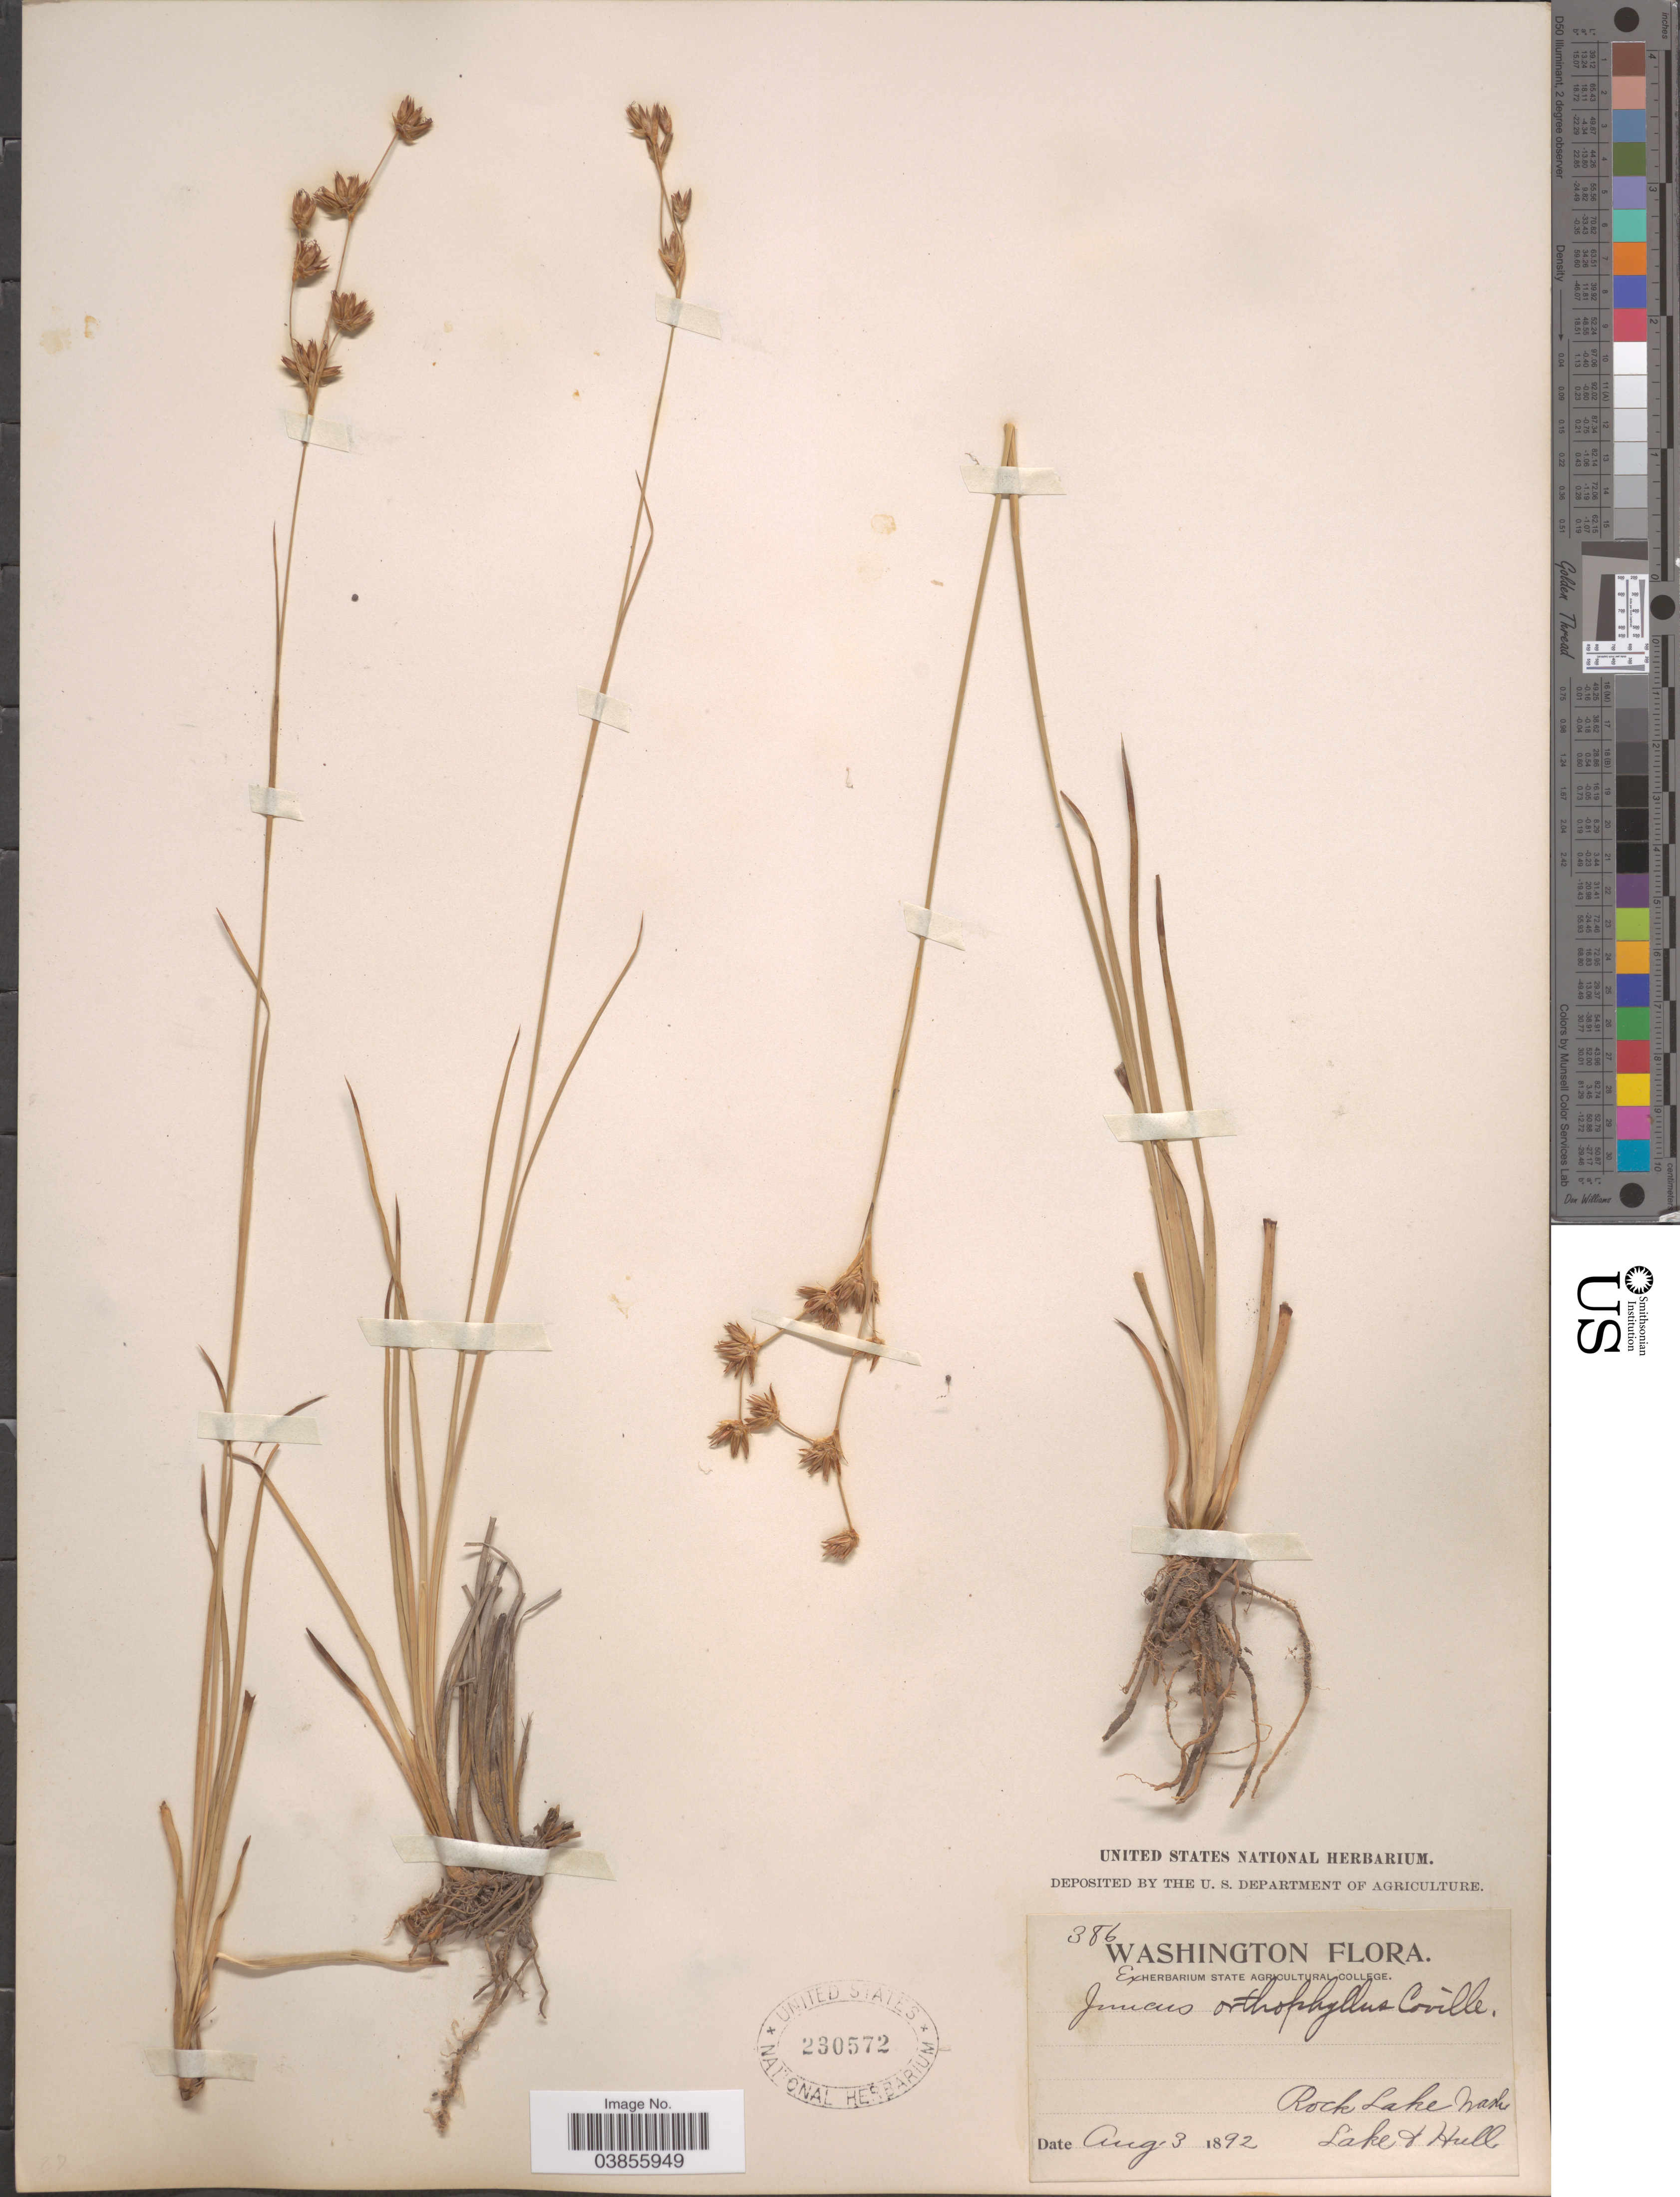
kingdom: Plantae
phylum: Tracheophyta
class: Liliopsida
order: Poales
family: Juncaceae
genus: Juncus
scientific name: Juncus orthophyllus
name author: Coville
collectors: Lake & Hull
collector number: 386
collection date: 1892-08-03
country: United States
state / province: Washington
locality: Rock Lake Wash.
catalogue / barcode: US 230572